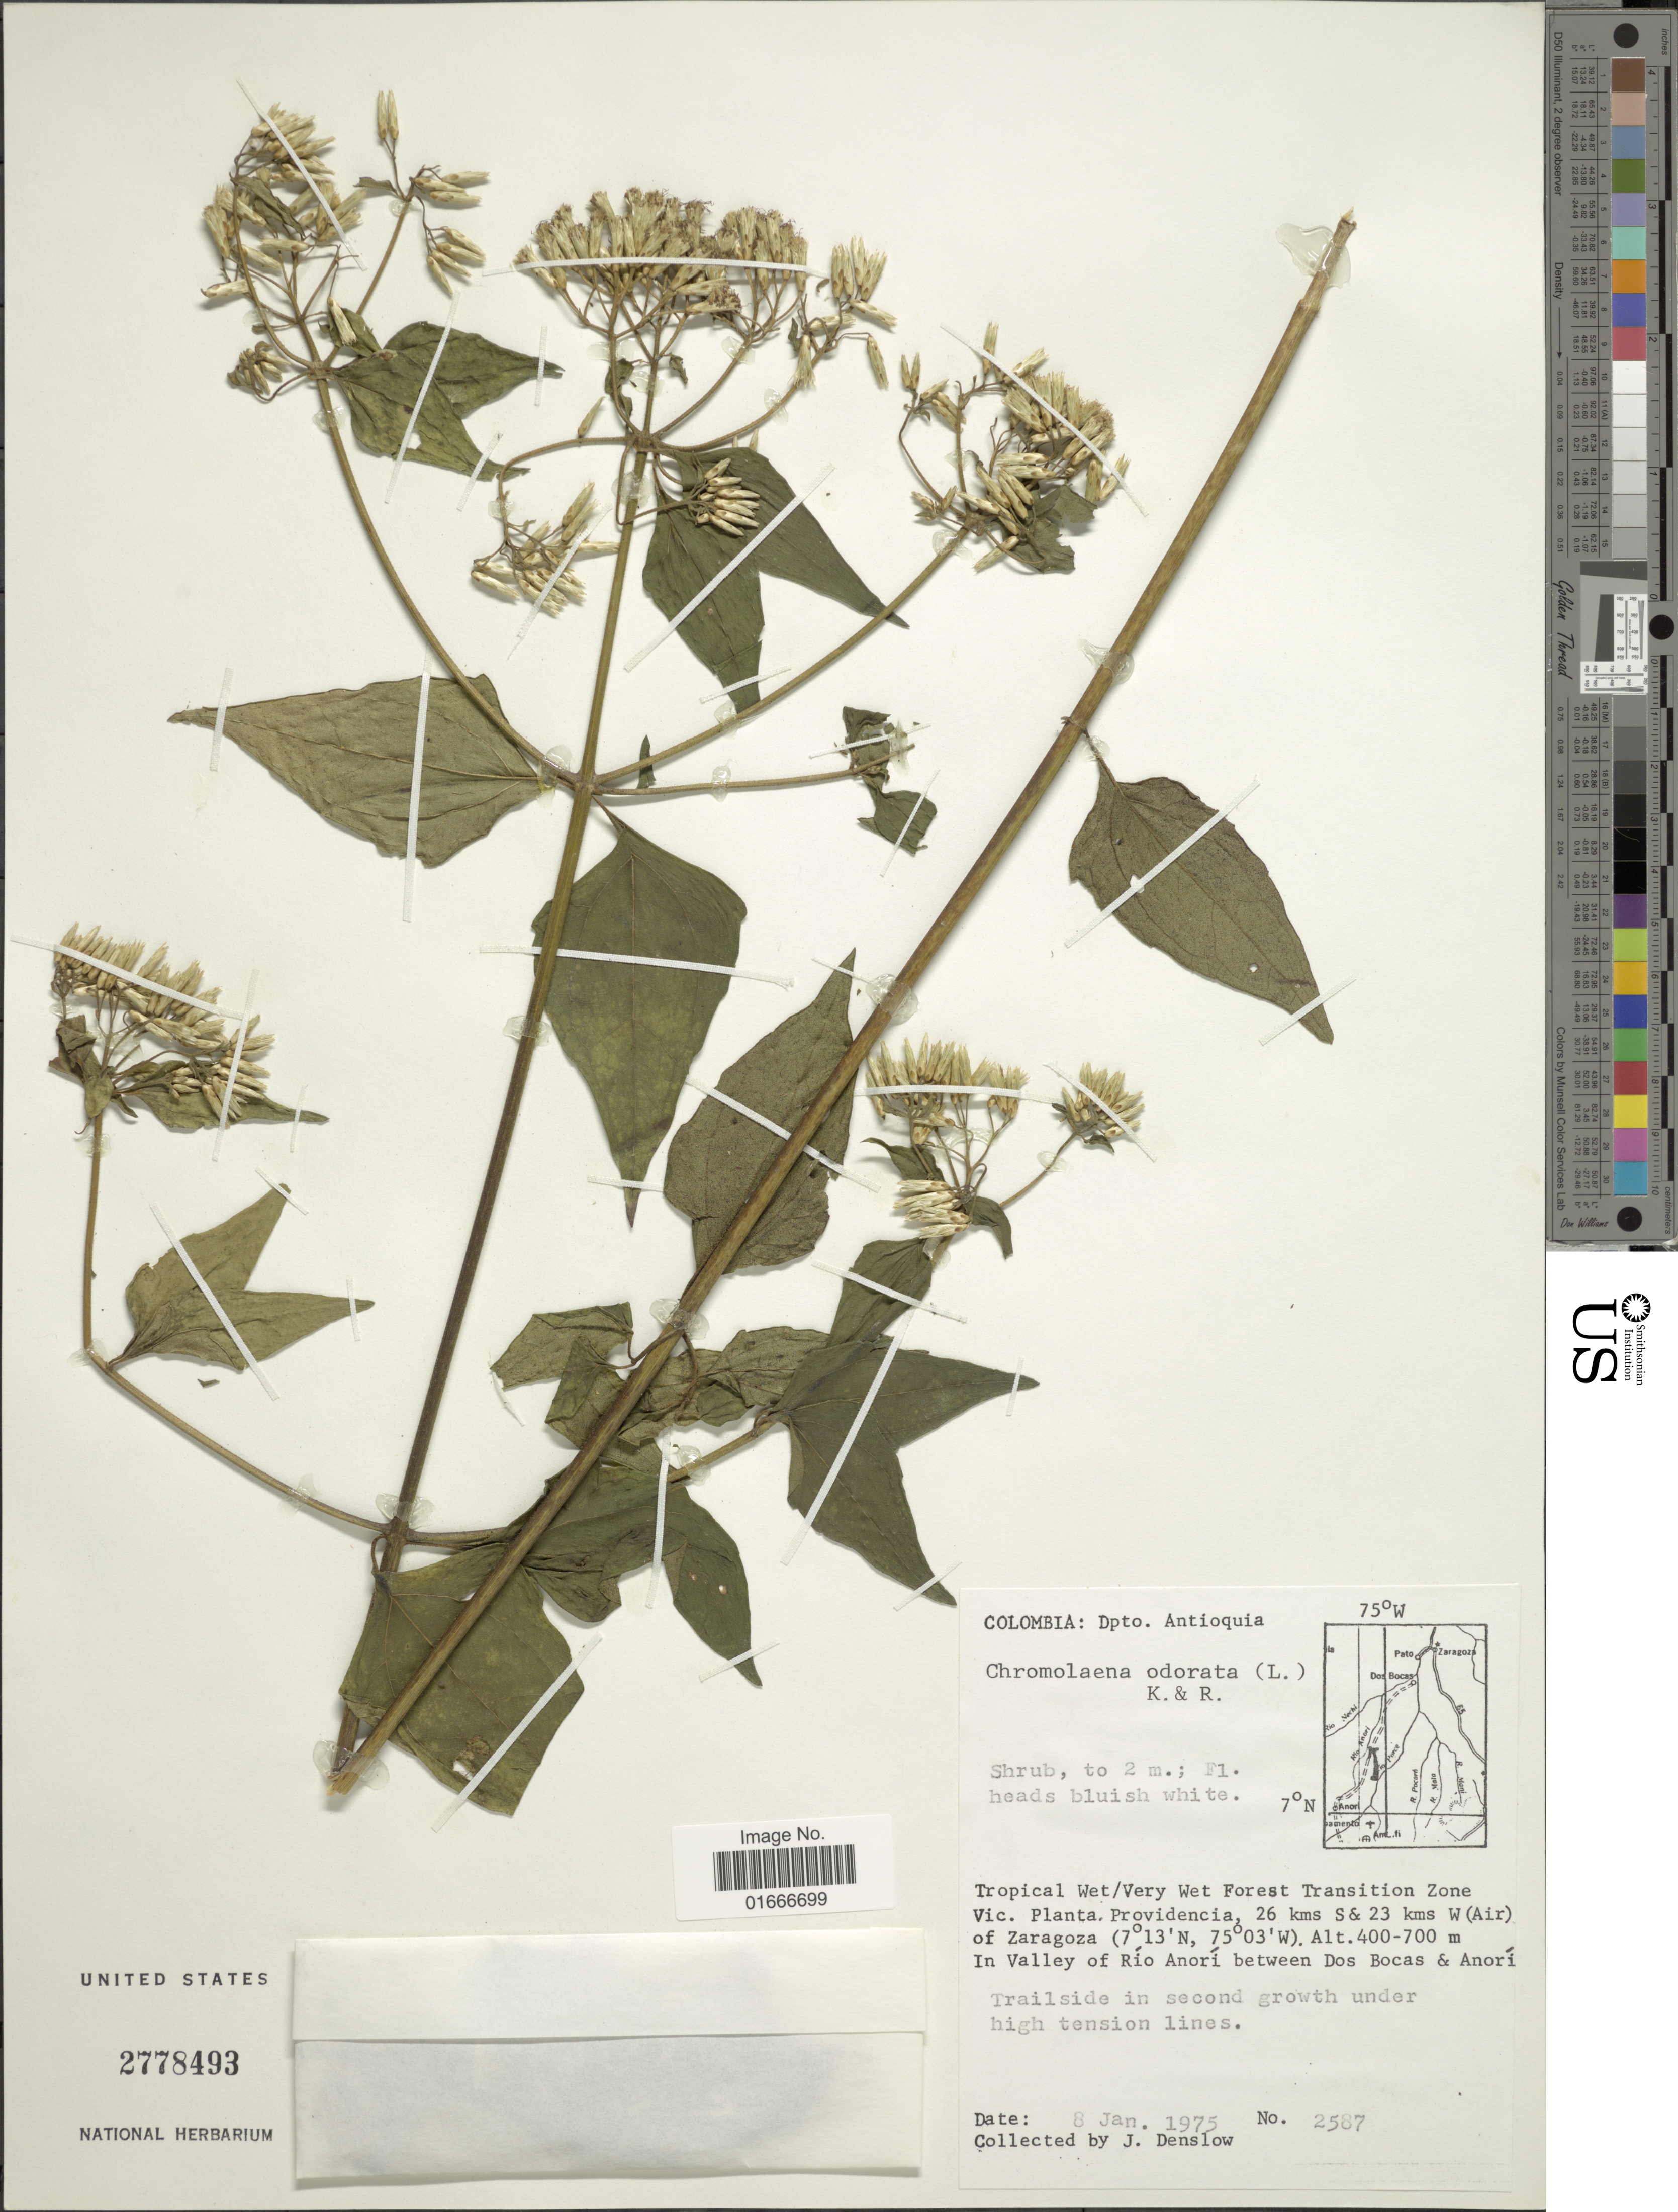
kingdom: Plantae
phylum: Tracheophyta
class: Magnoliopsida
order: Asterales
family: Asteraceae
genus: Chromolaena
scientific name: Chromolaena odorata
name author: (L.) R.M. King & H. Rob.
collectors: J. Denslow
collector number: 2587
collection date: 1975-01-08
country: Colombia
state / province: Antioquia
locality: Forest Transition Zone Vic. Planta Providencia, 26 kms S & 23 kms W (air) of Zaragoza, in Valley of Rio Anori between Dos Bocas & Anori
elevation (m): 400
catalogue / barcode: US 2778493